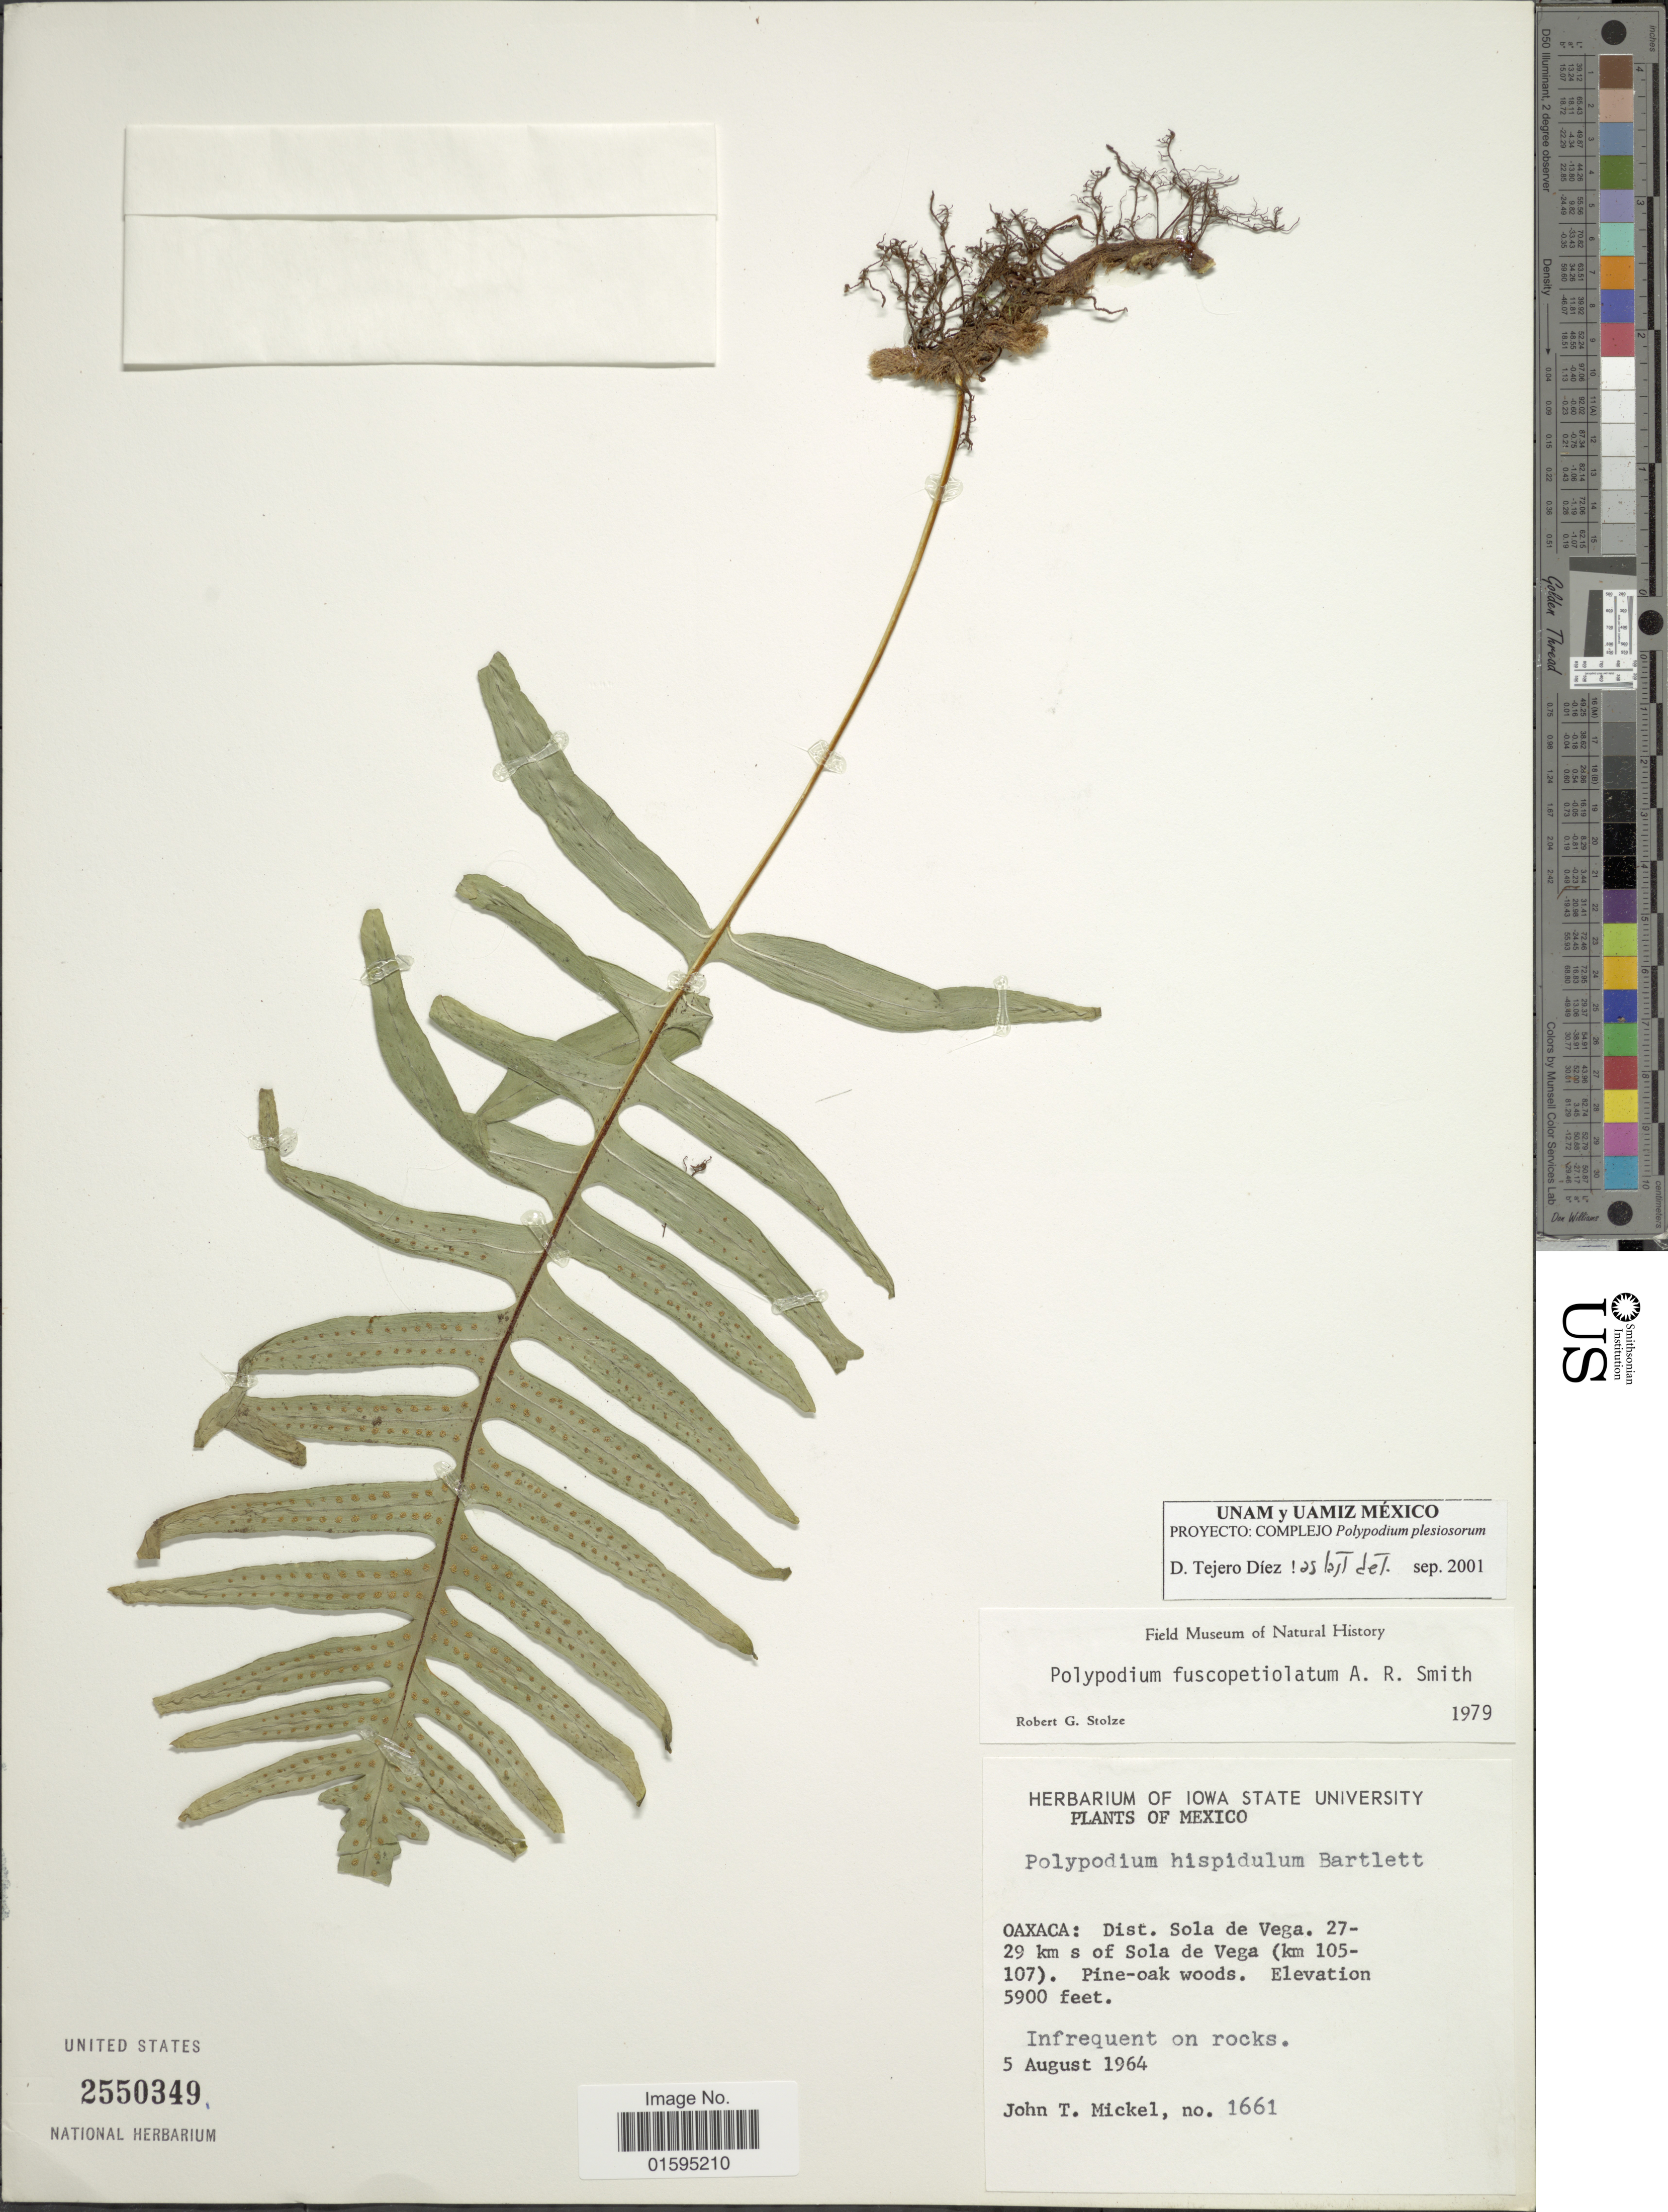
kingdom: Plantae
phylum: Tracheophyta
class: Polypodiopsida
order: Polypodiales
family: Polypodiaceae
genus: Polypodium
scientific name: Polypodium fuscopetiolatum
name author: A.R. Sm.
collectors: J. T. Mickel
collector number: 1661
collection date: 1964-08-05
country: Mexico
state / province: Oaxaca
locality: Dist. Sola de Vega, 27 - 29 km s of Sola de Vega (km 105-107)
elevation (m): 1798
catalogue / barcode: US 2550349